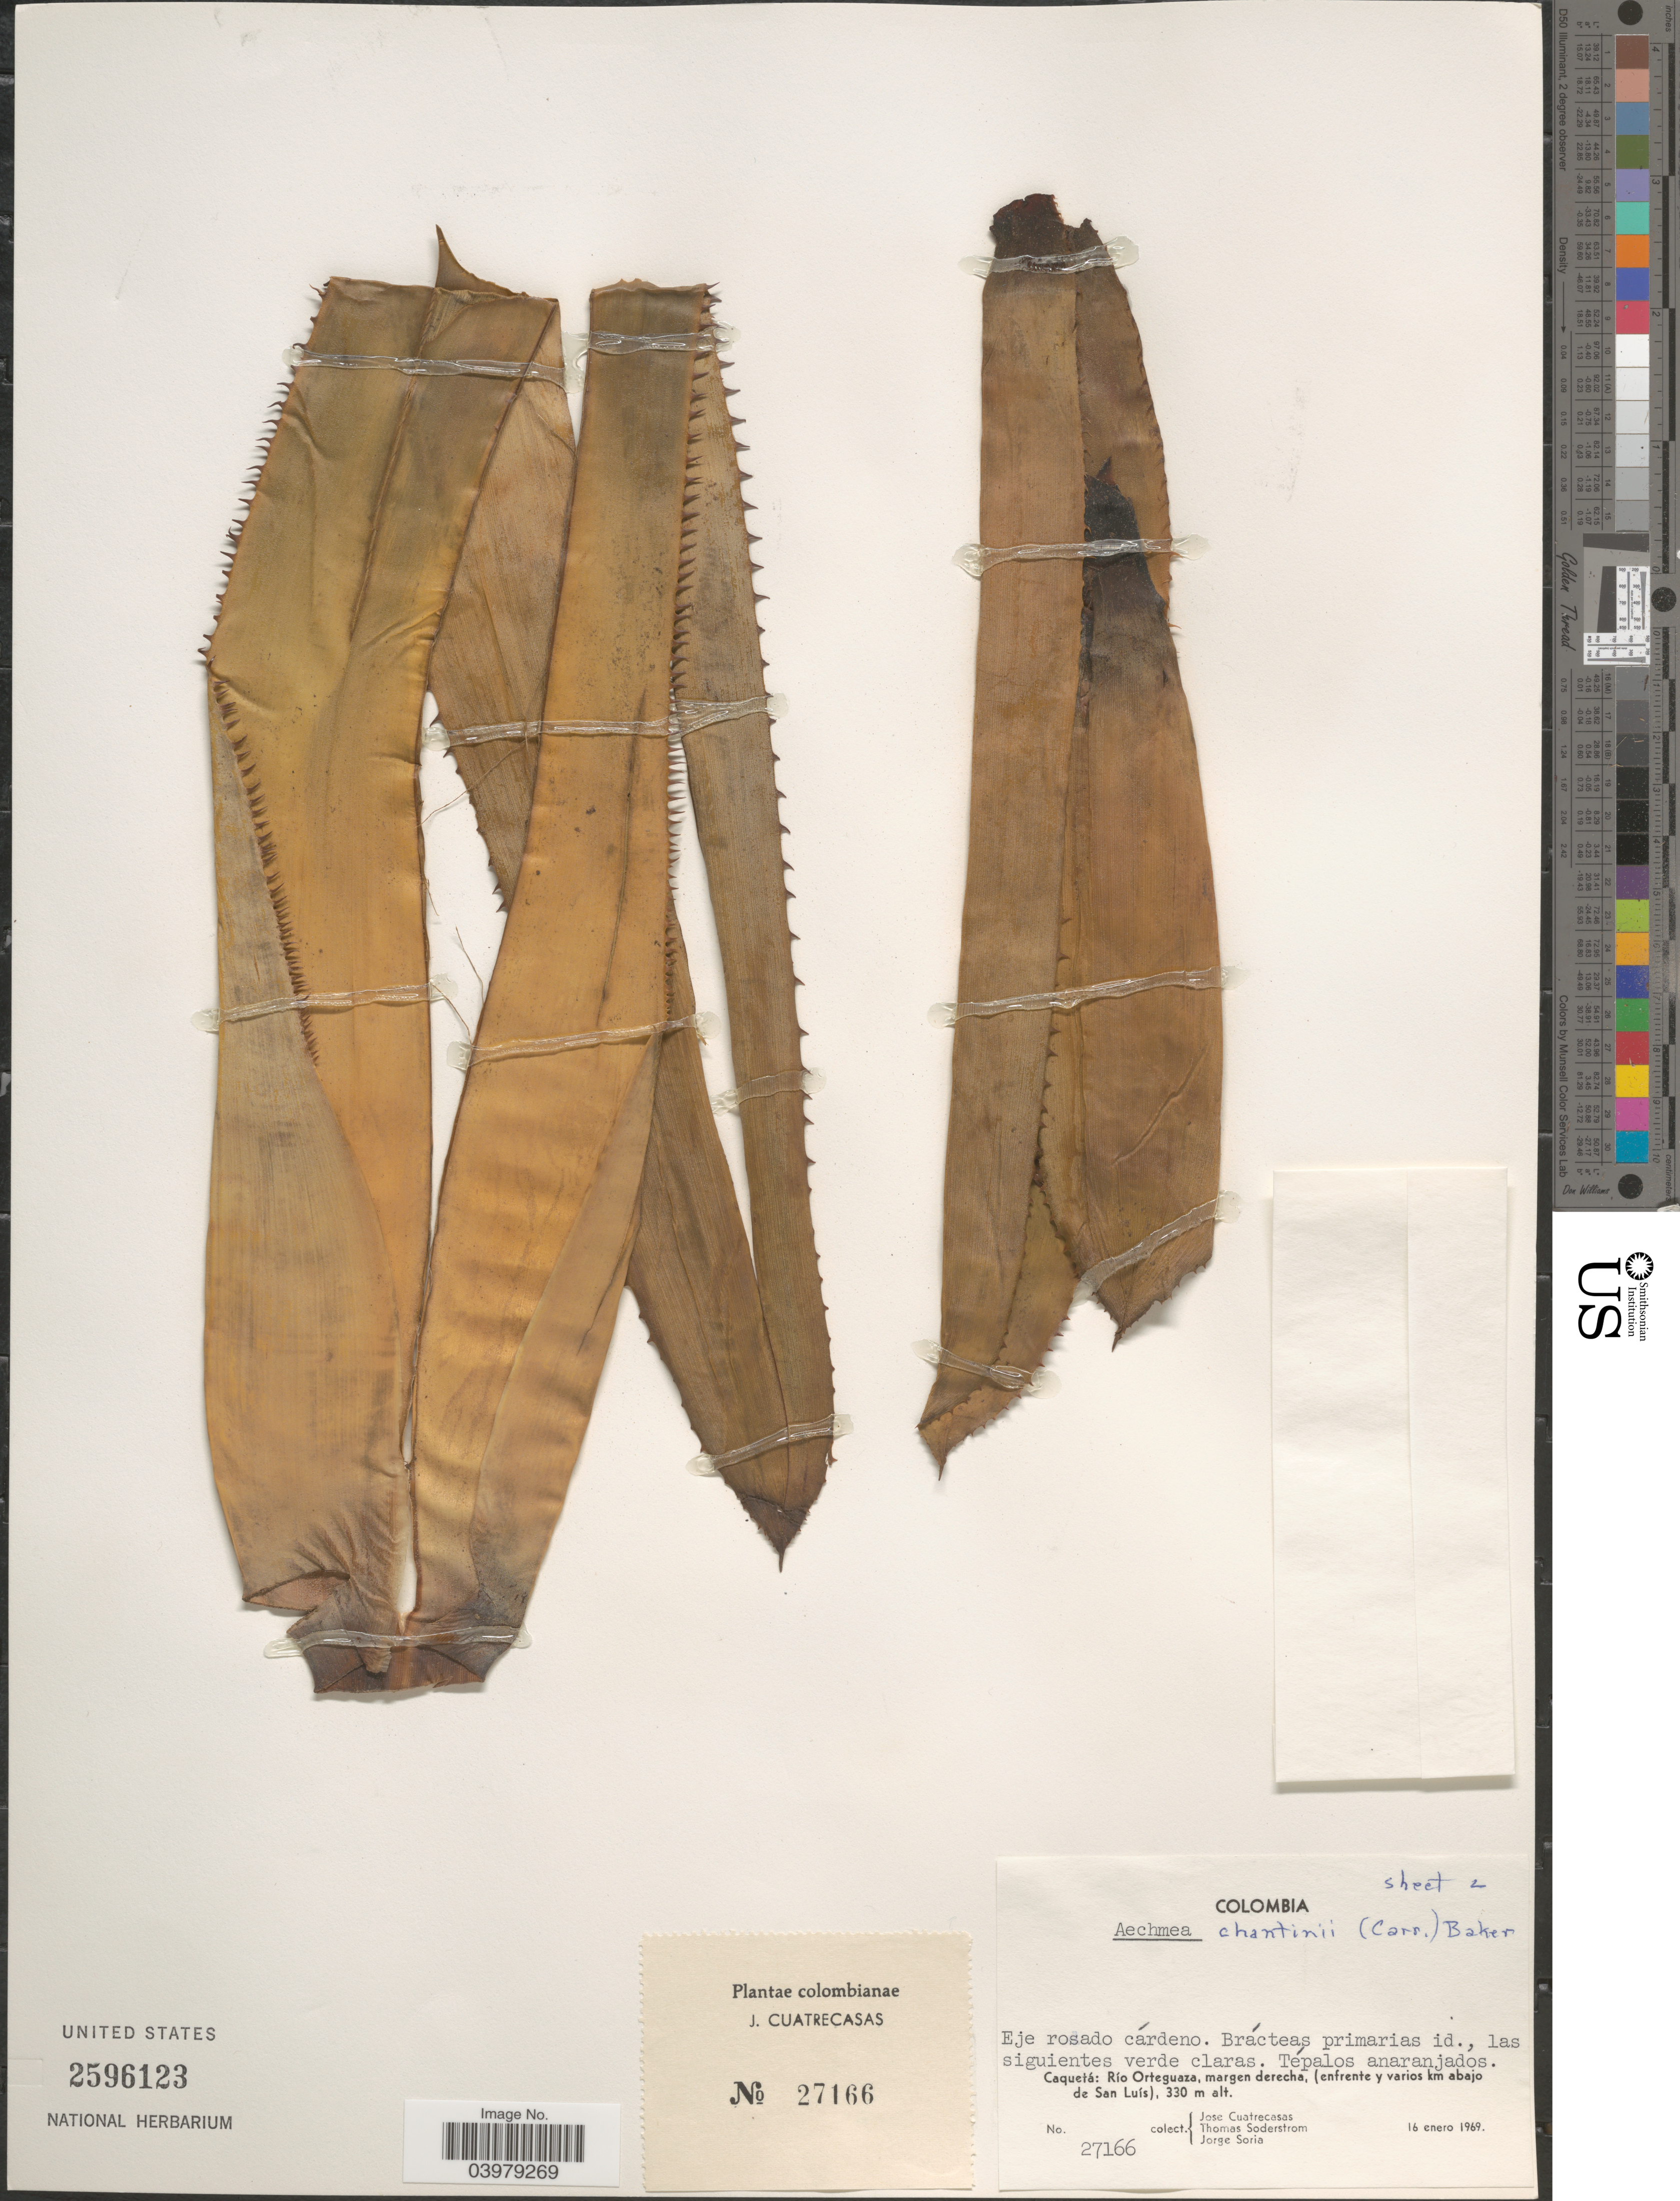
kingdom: Plantae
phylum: Tracheophyta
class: Liliopsida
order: Poales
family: Bromeliaceae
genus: Aechmea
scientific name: Aechmea chantinii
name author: (Carrière) Baker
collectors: J. Cuatrecasas, T. R. Soderstrom & J. Soria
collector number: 27166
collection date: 1969-01-16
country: Colombia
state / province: Caquetá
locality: Río Orteguaza, margen derecha, (enfrente y varios km abajo de San Luís).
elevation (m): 330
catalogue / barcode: US 2596123